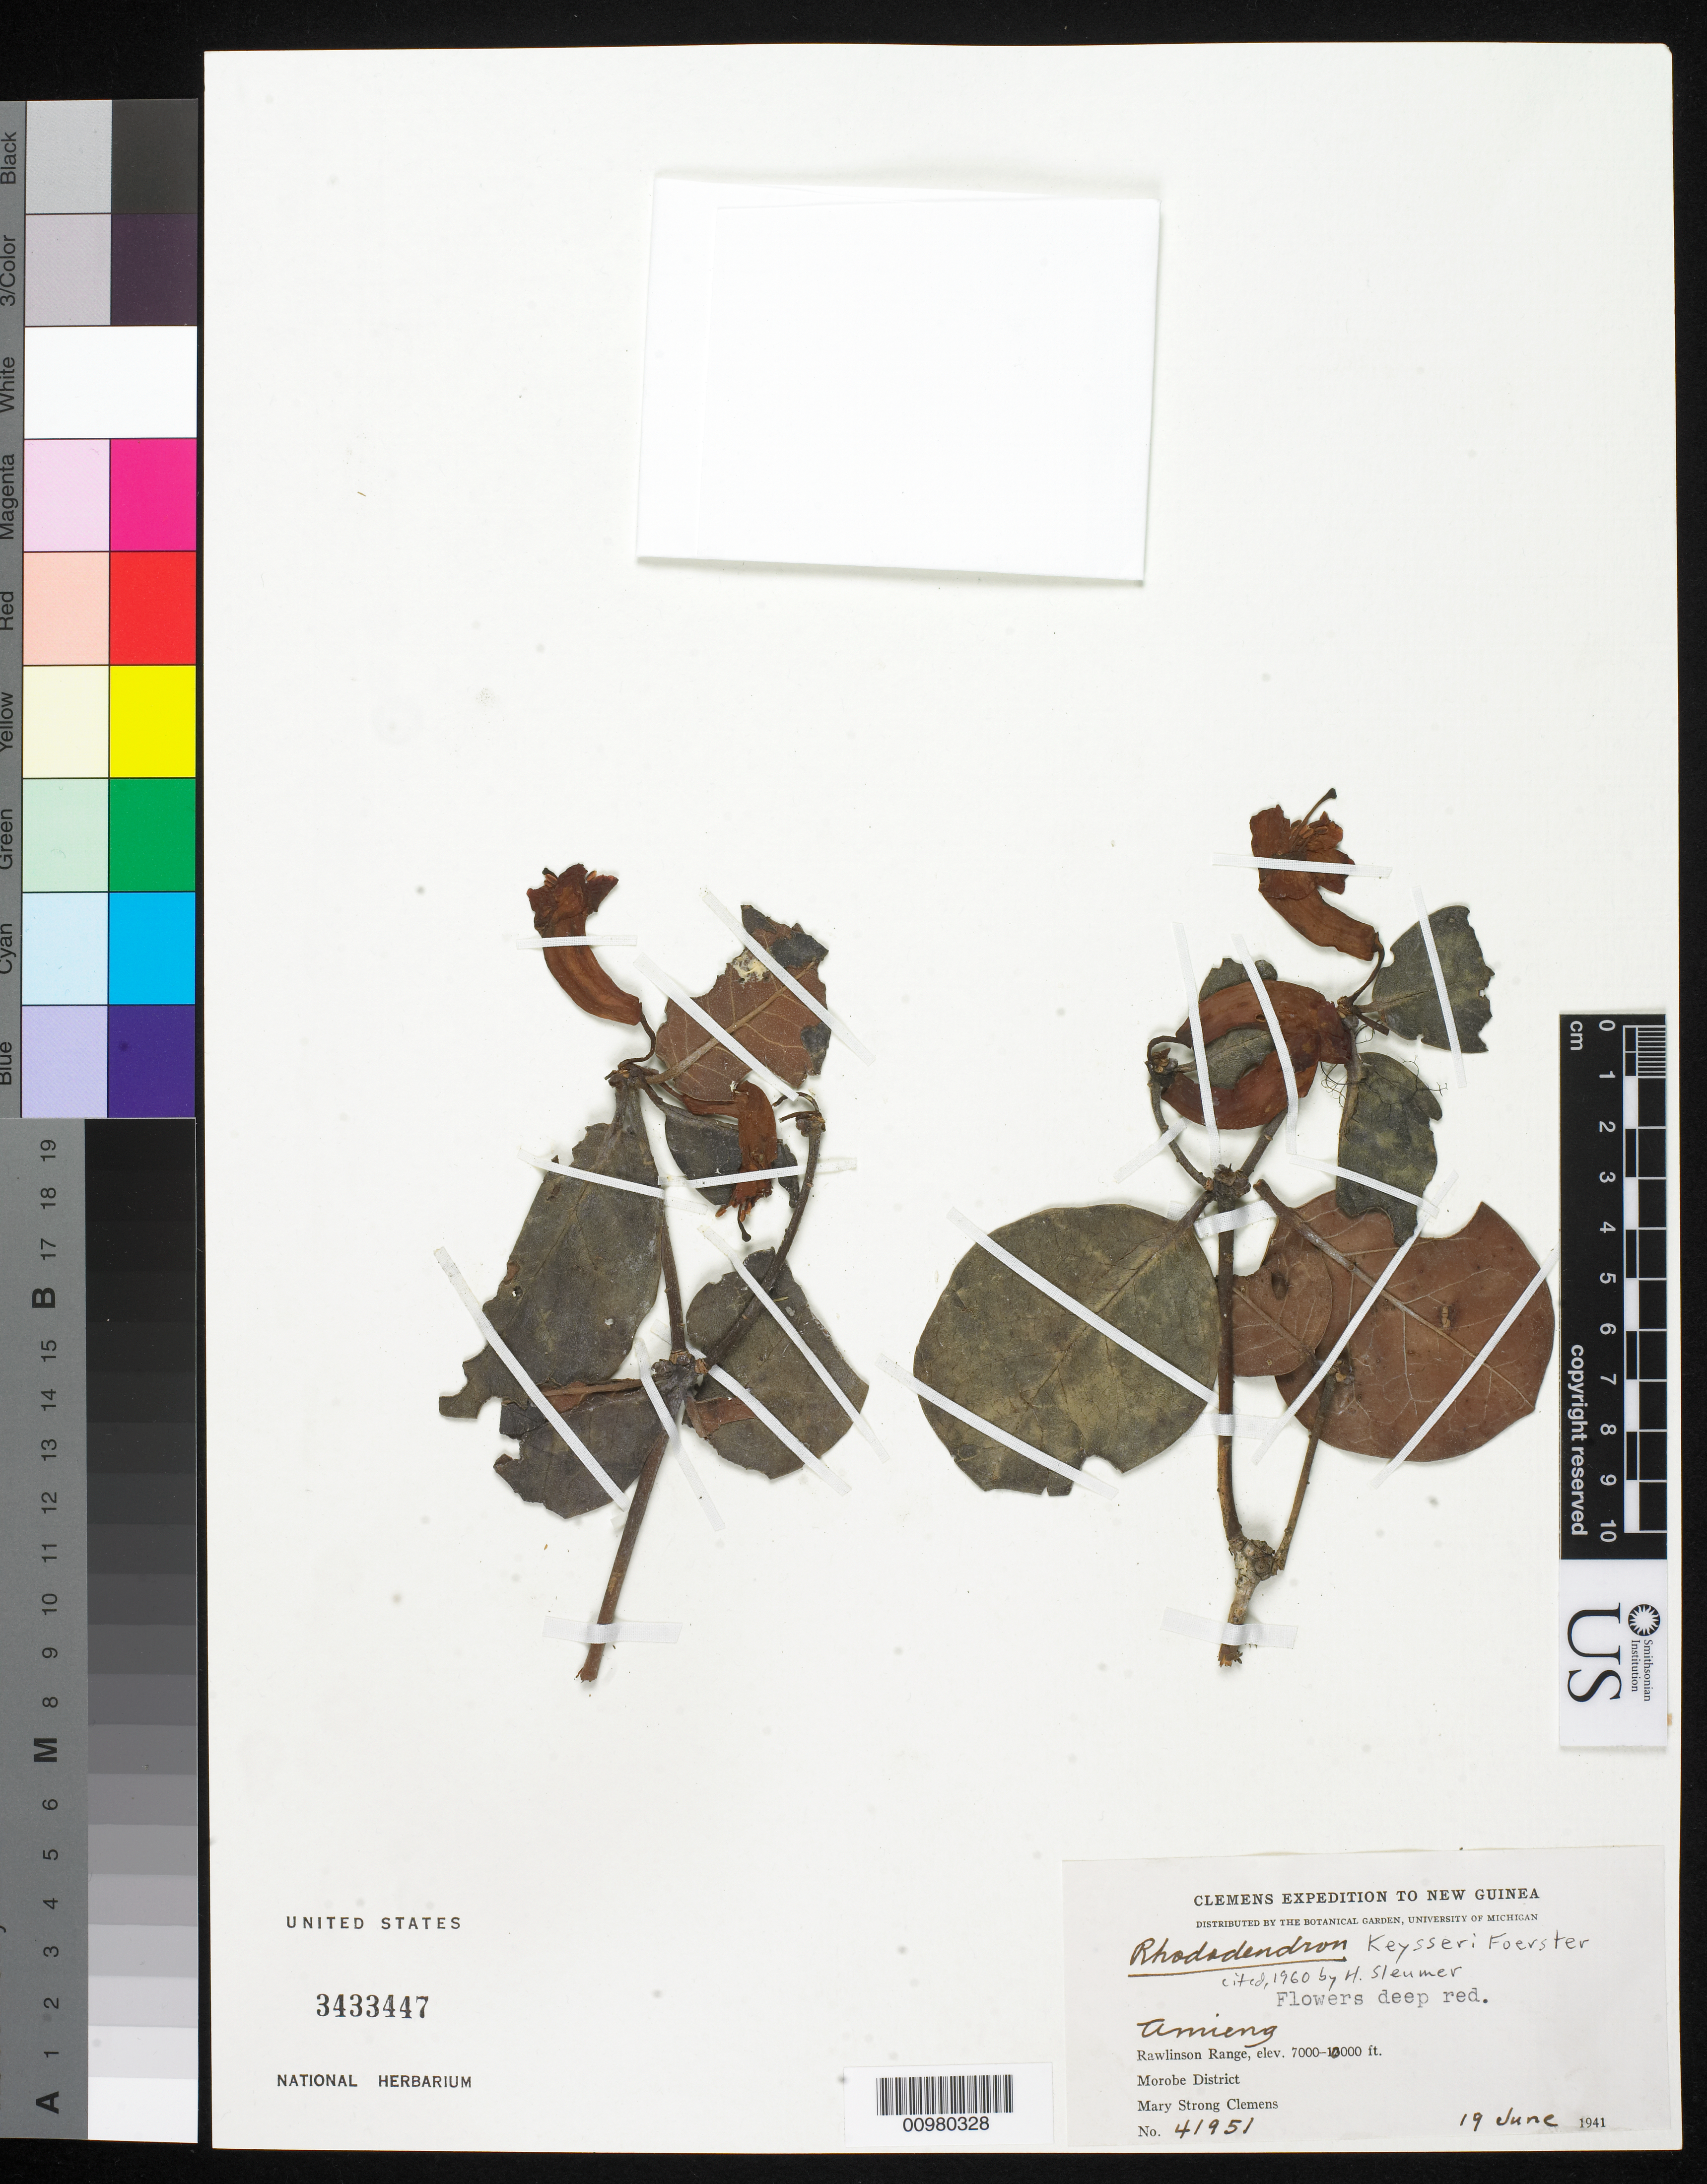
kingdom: Plantae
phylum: Tracheophyta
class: Magnoliopsida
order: Ericales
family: Ericaceae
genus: Rhododendron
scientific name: Rhododendron keysseri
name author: F. Först.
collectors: C. Wong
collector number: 41951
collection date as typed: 01 Nov 1947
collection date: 1947-11-01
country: Micronesia, Federated States of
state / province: Truk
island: Truk (Chuuk) Is.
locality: volcanic coil, open field among crop plants.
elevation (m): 38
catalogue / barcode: US 3433447